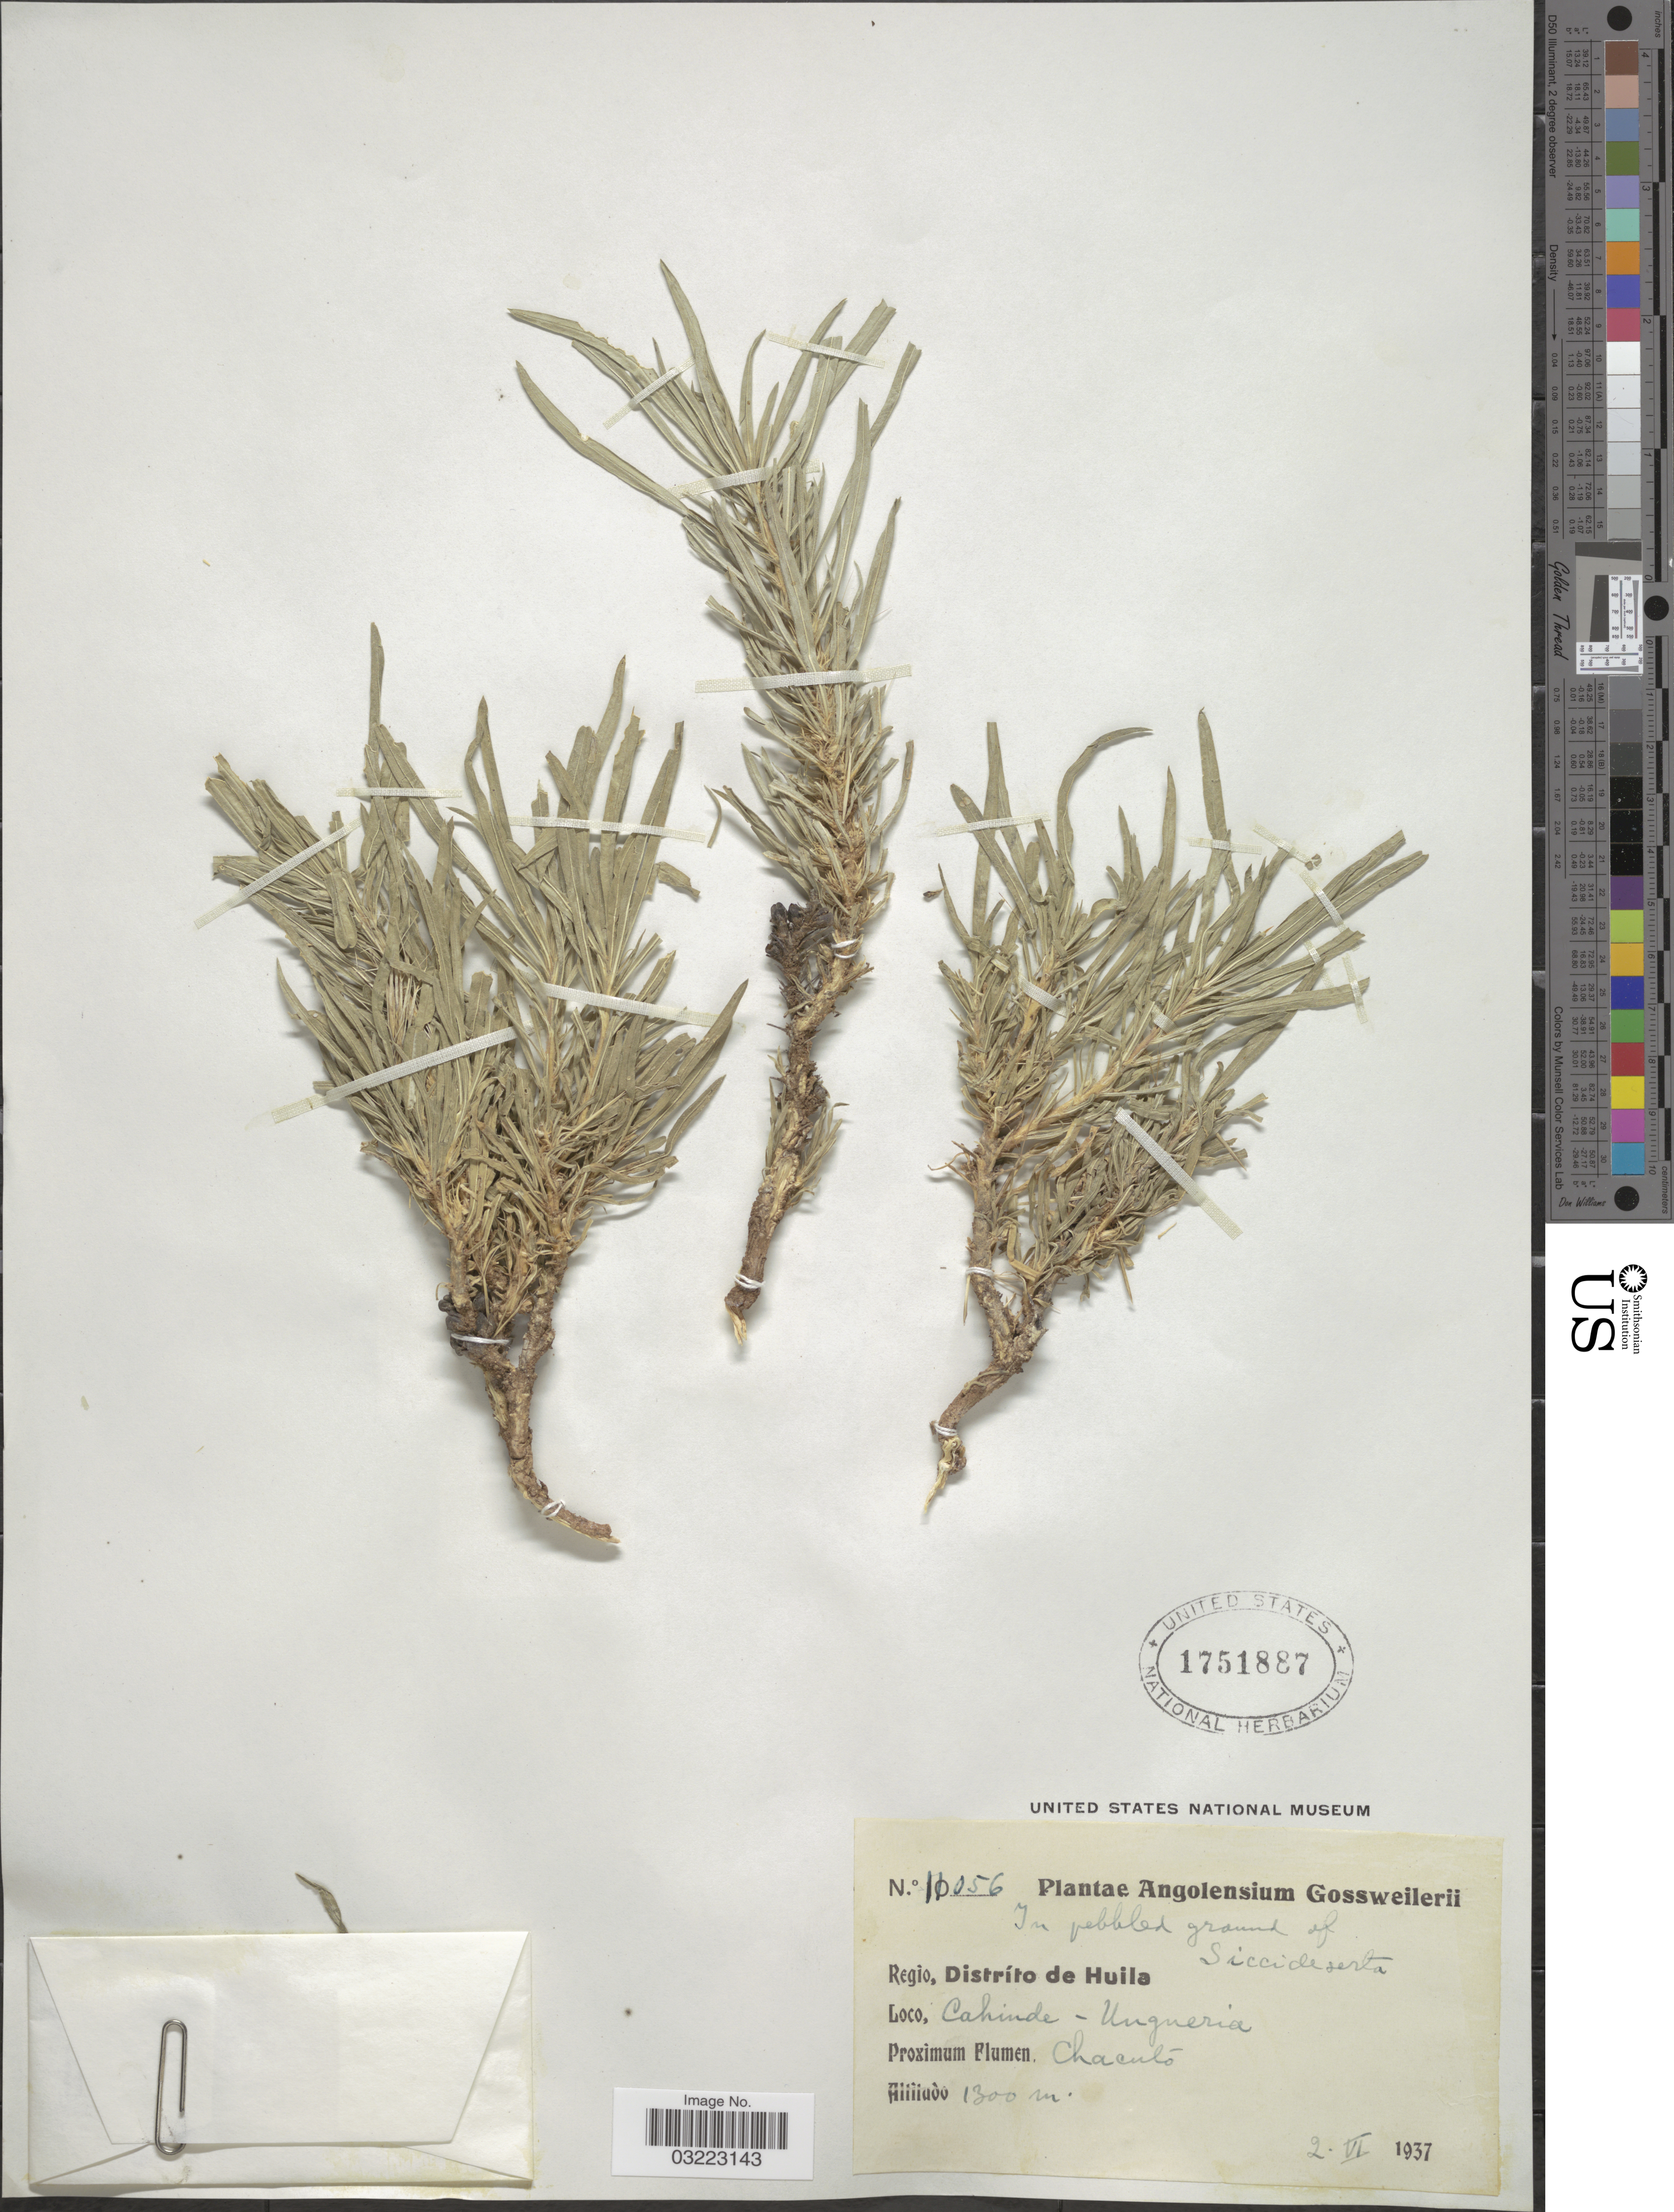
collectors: -. Gossweiler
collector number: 10056*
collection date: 1937-06-02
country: Angola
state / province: Huila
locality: Regio, Distríto de Huila. Cahinde-Ungueria. Proximum Flumen Chaculó.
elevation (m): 1300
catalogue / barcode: US 1751887